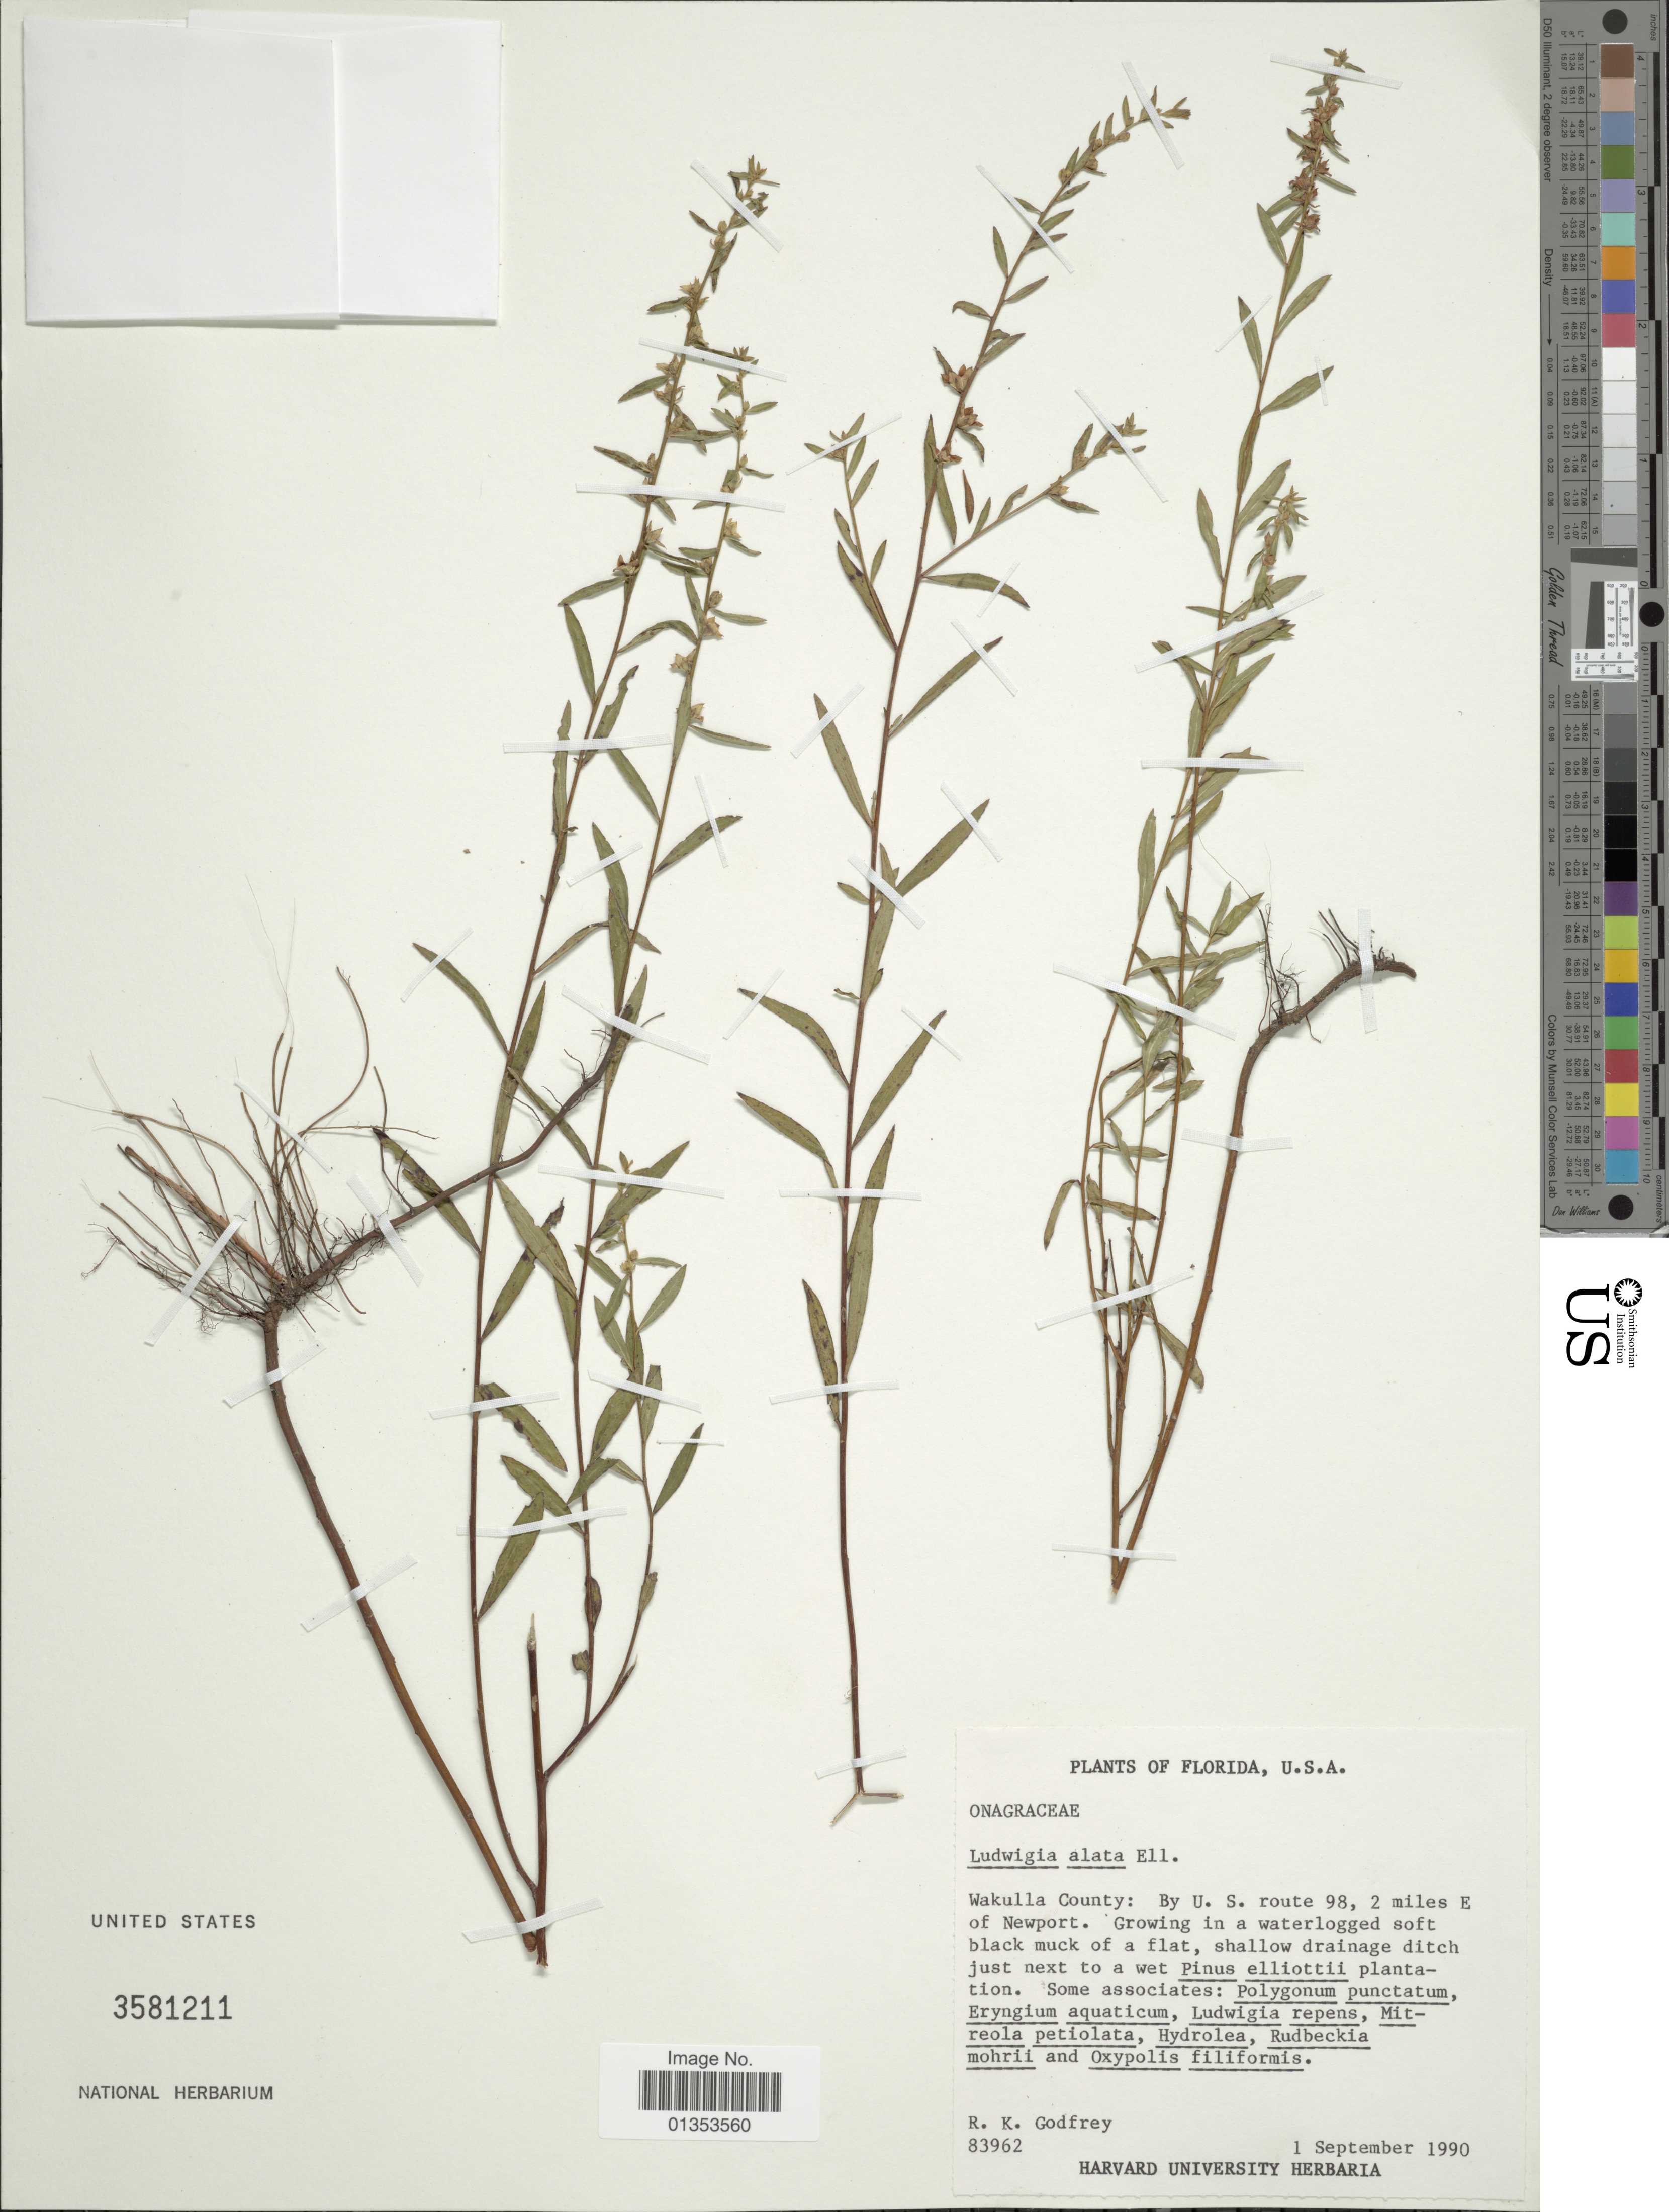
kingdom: Plantae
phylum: Tracheophyta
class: Magnoliopsida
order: Myrtales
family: Onagraceae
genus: Ludwigia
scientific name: Ludwigia alata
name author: Elliott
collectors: R. K. Godfrey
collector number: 83962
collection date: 1990-09-01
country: United States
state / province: Florida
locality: Wakulla County: By U.S. route 98, 2 miles E of Newport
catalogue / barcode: US 3581211